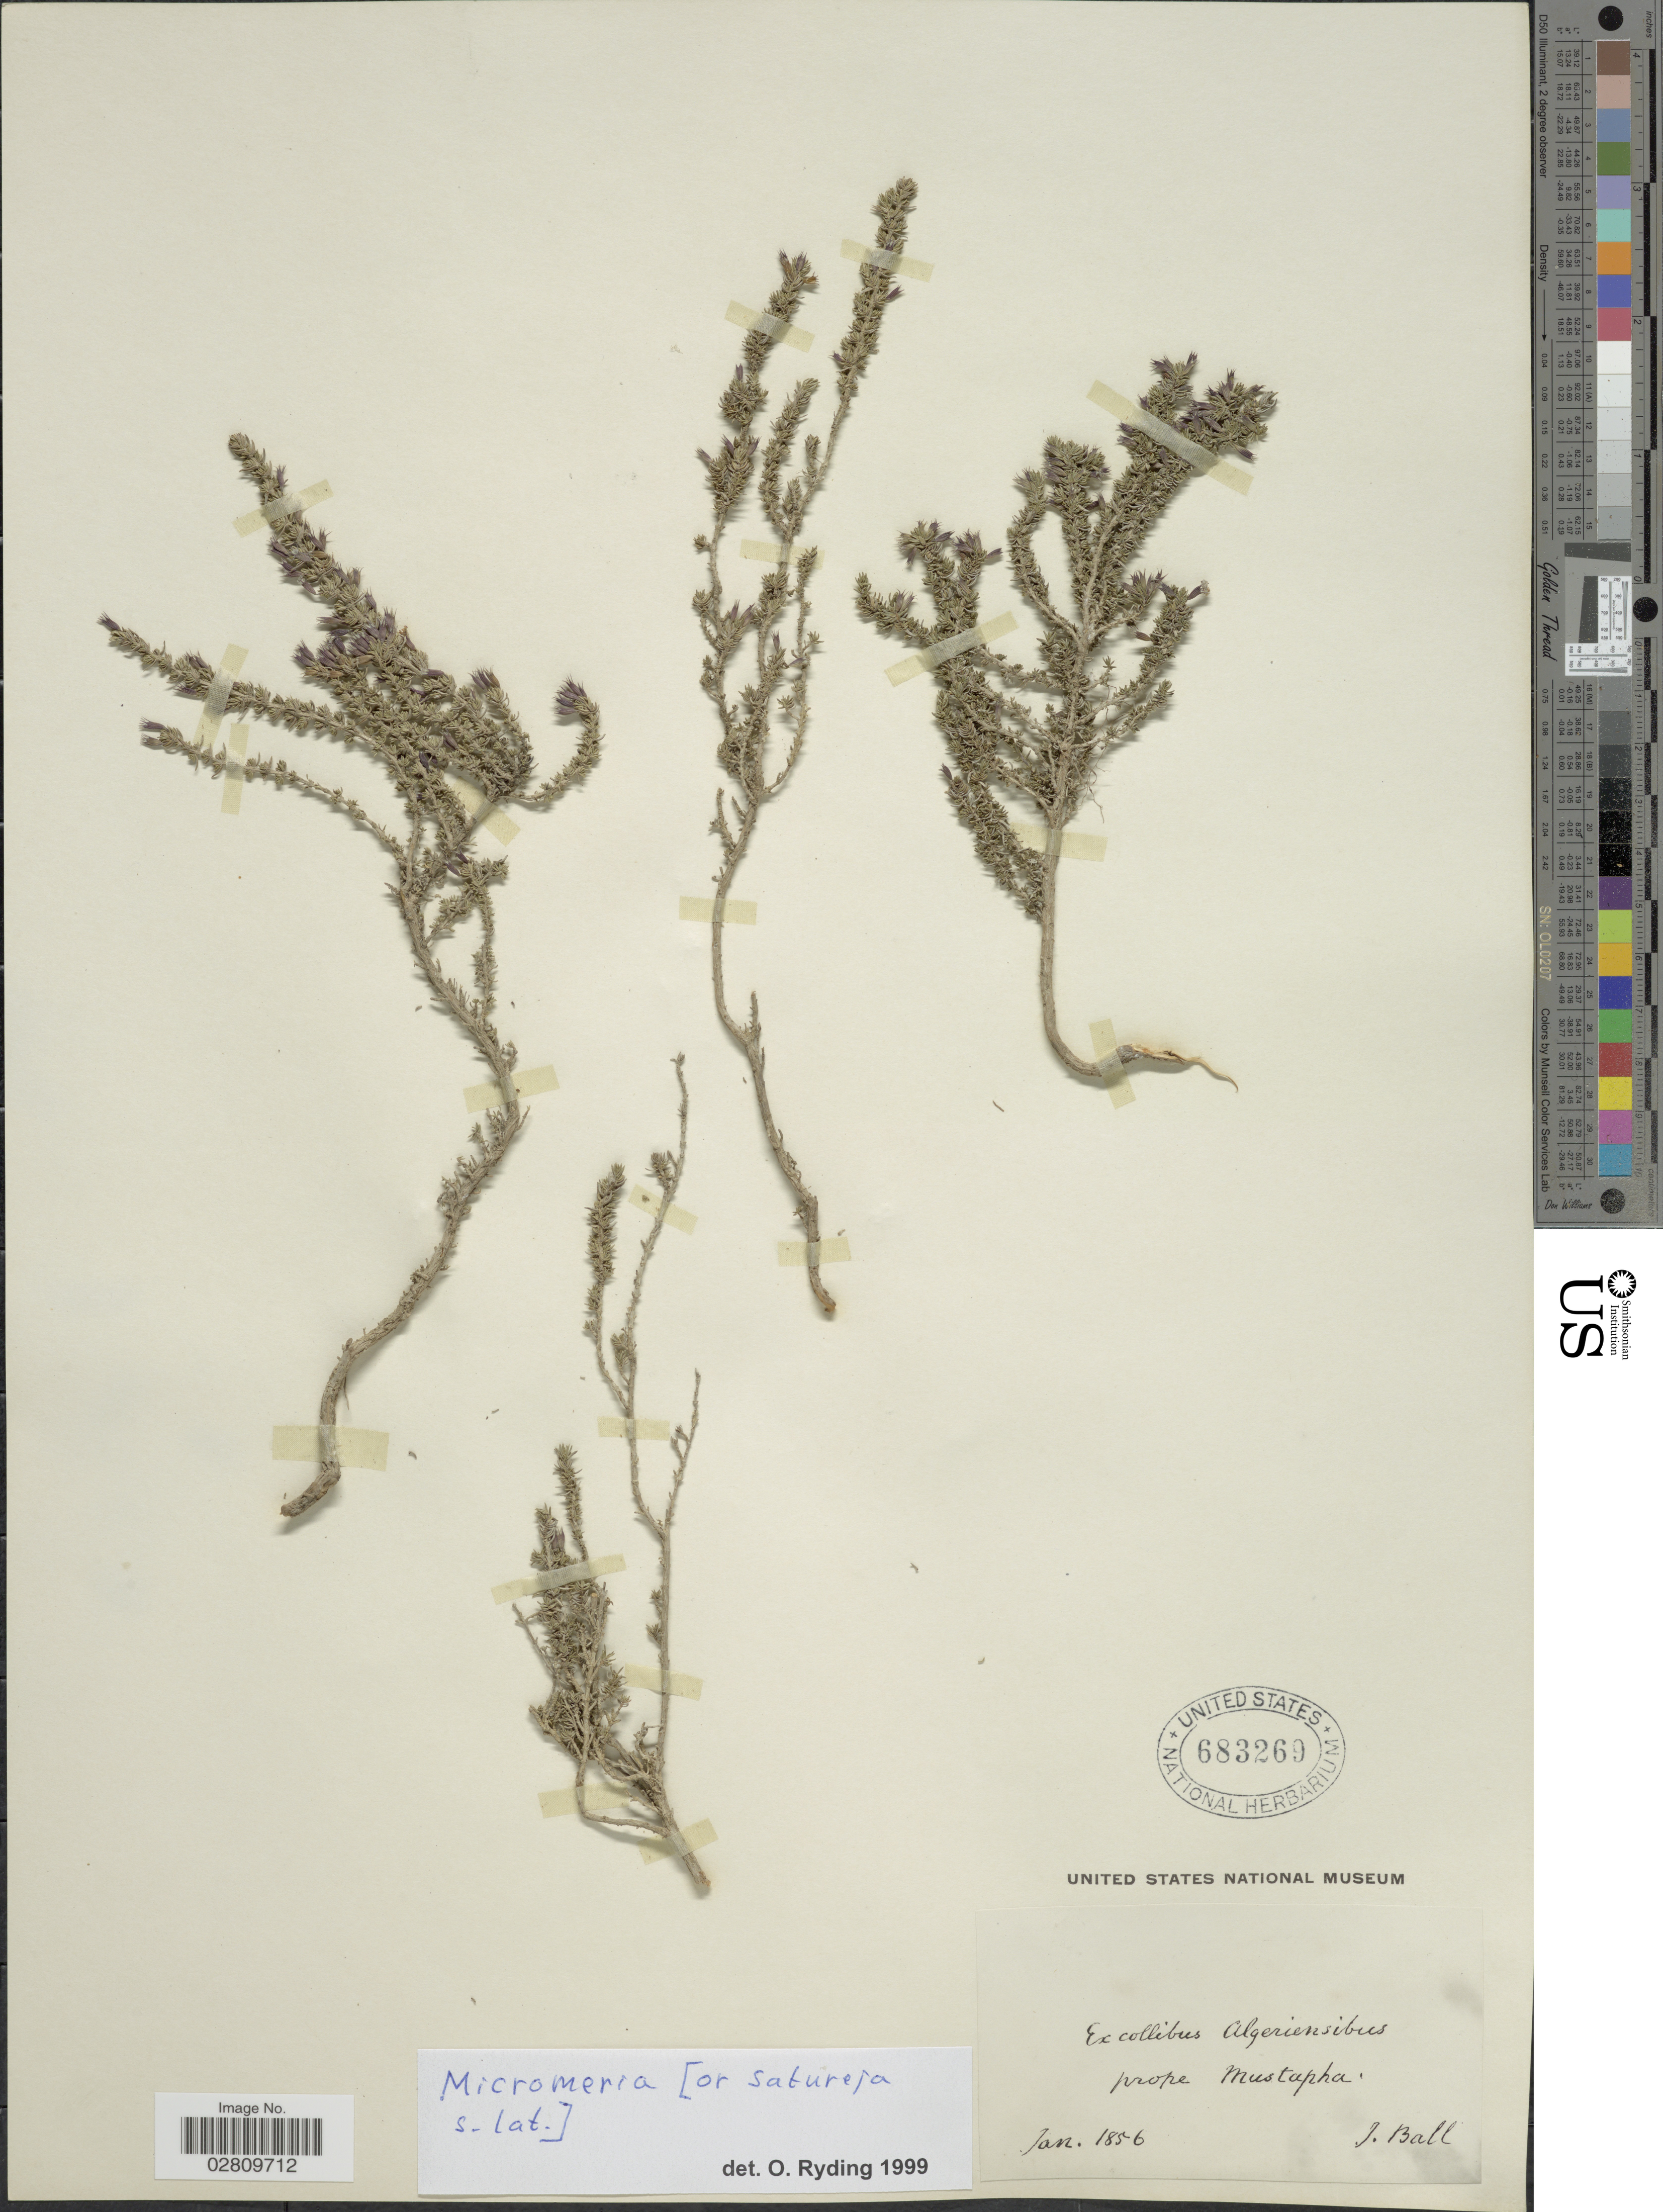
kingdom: Plantae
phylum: Tracheophyta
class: Magnoliopsida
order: Lamiales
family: Lamiaceae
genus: Micromeria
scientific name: Micromeria sp.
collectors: J. Ball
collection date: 1856-01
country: Algeria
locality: Ex collibus Algeriensibus prope Mustapha.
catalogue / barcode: US 683269